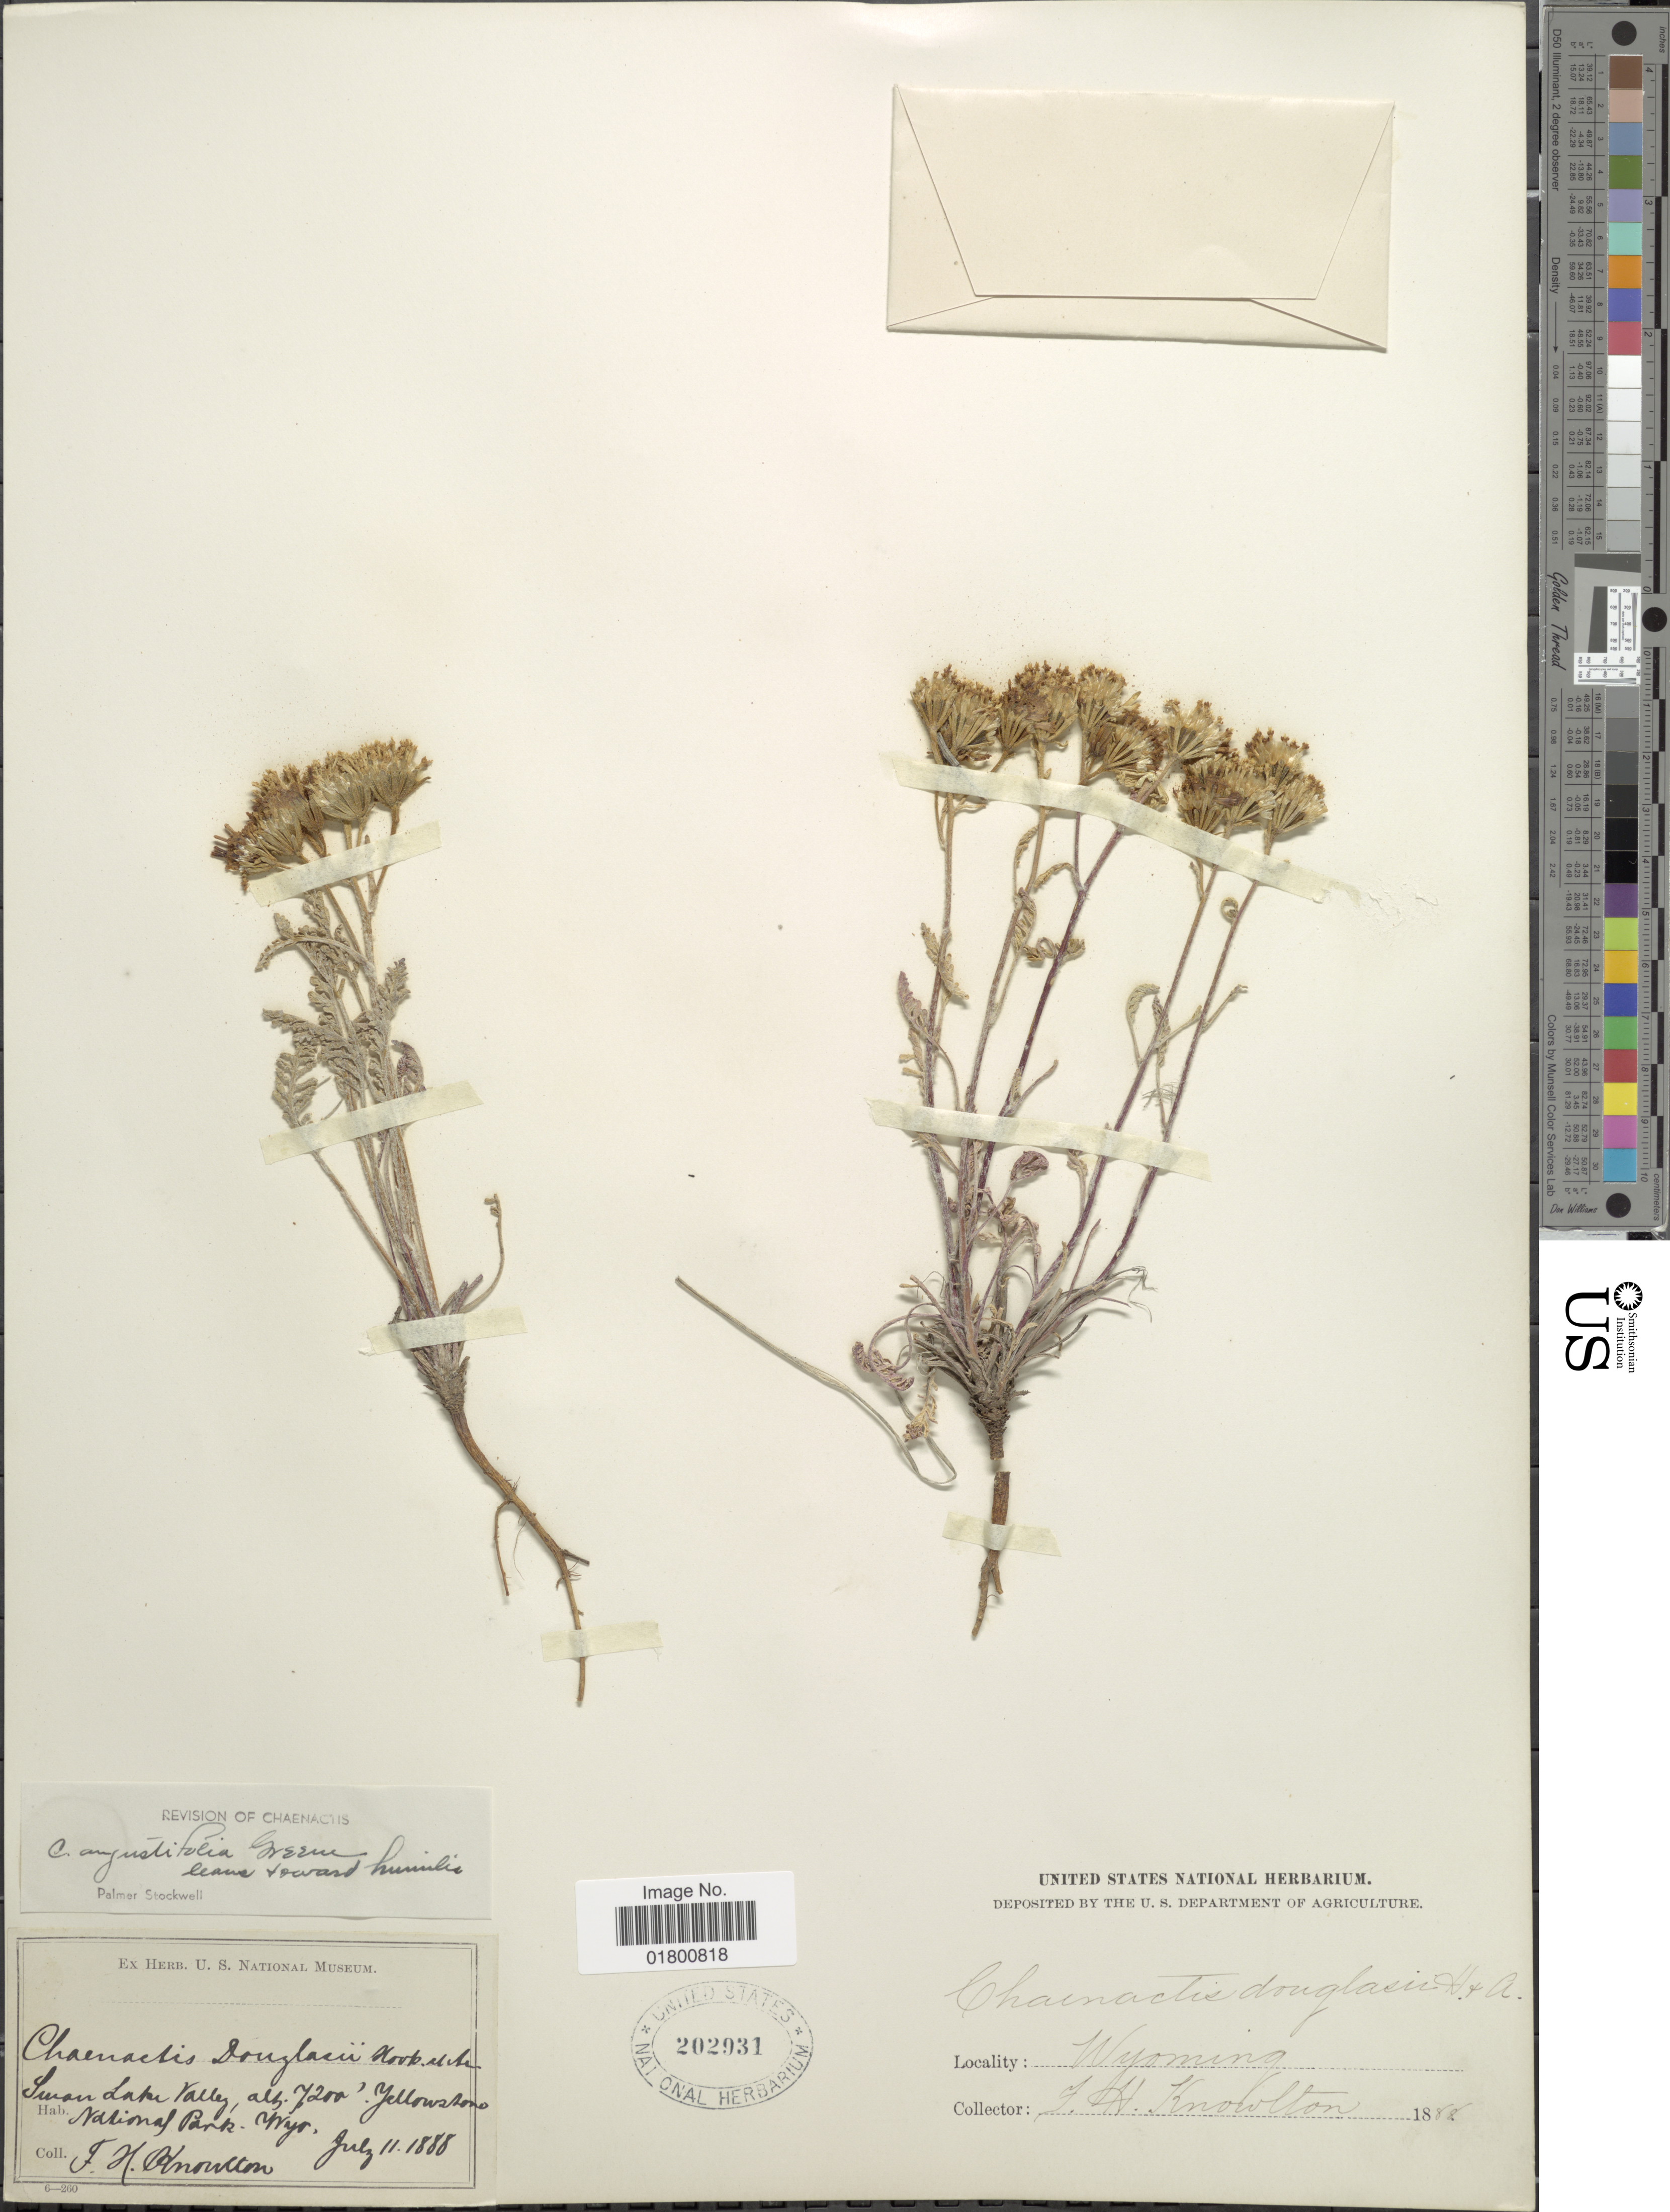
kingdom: Plantae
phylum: Tracheophyta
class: Magnoliopsida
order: Asterales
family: Asteraceae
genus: Chaenactis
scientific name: Chaenactis angustifolia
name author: Greene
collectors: T. H. Knowlton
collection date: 1888-07-11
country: United States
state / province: Wyoming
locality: Swan Lake Valley, Yellowstone National Park, Wyo.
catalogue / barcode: US 202931